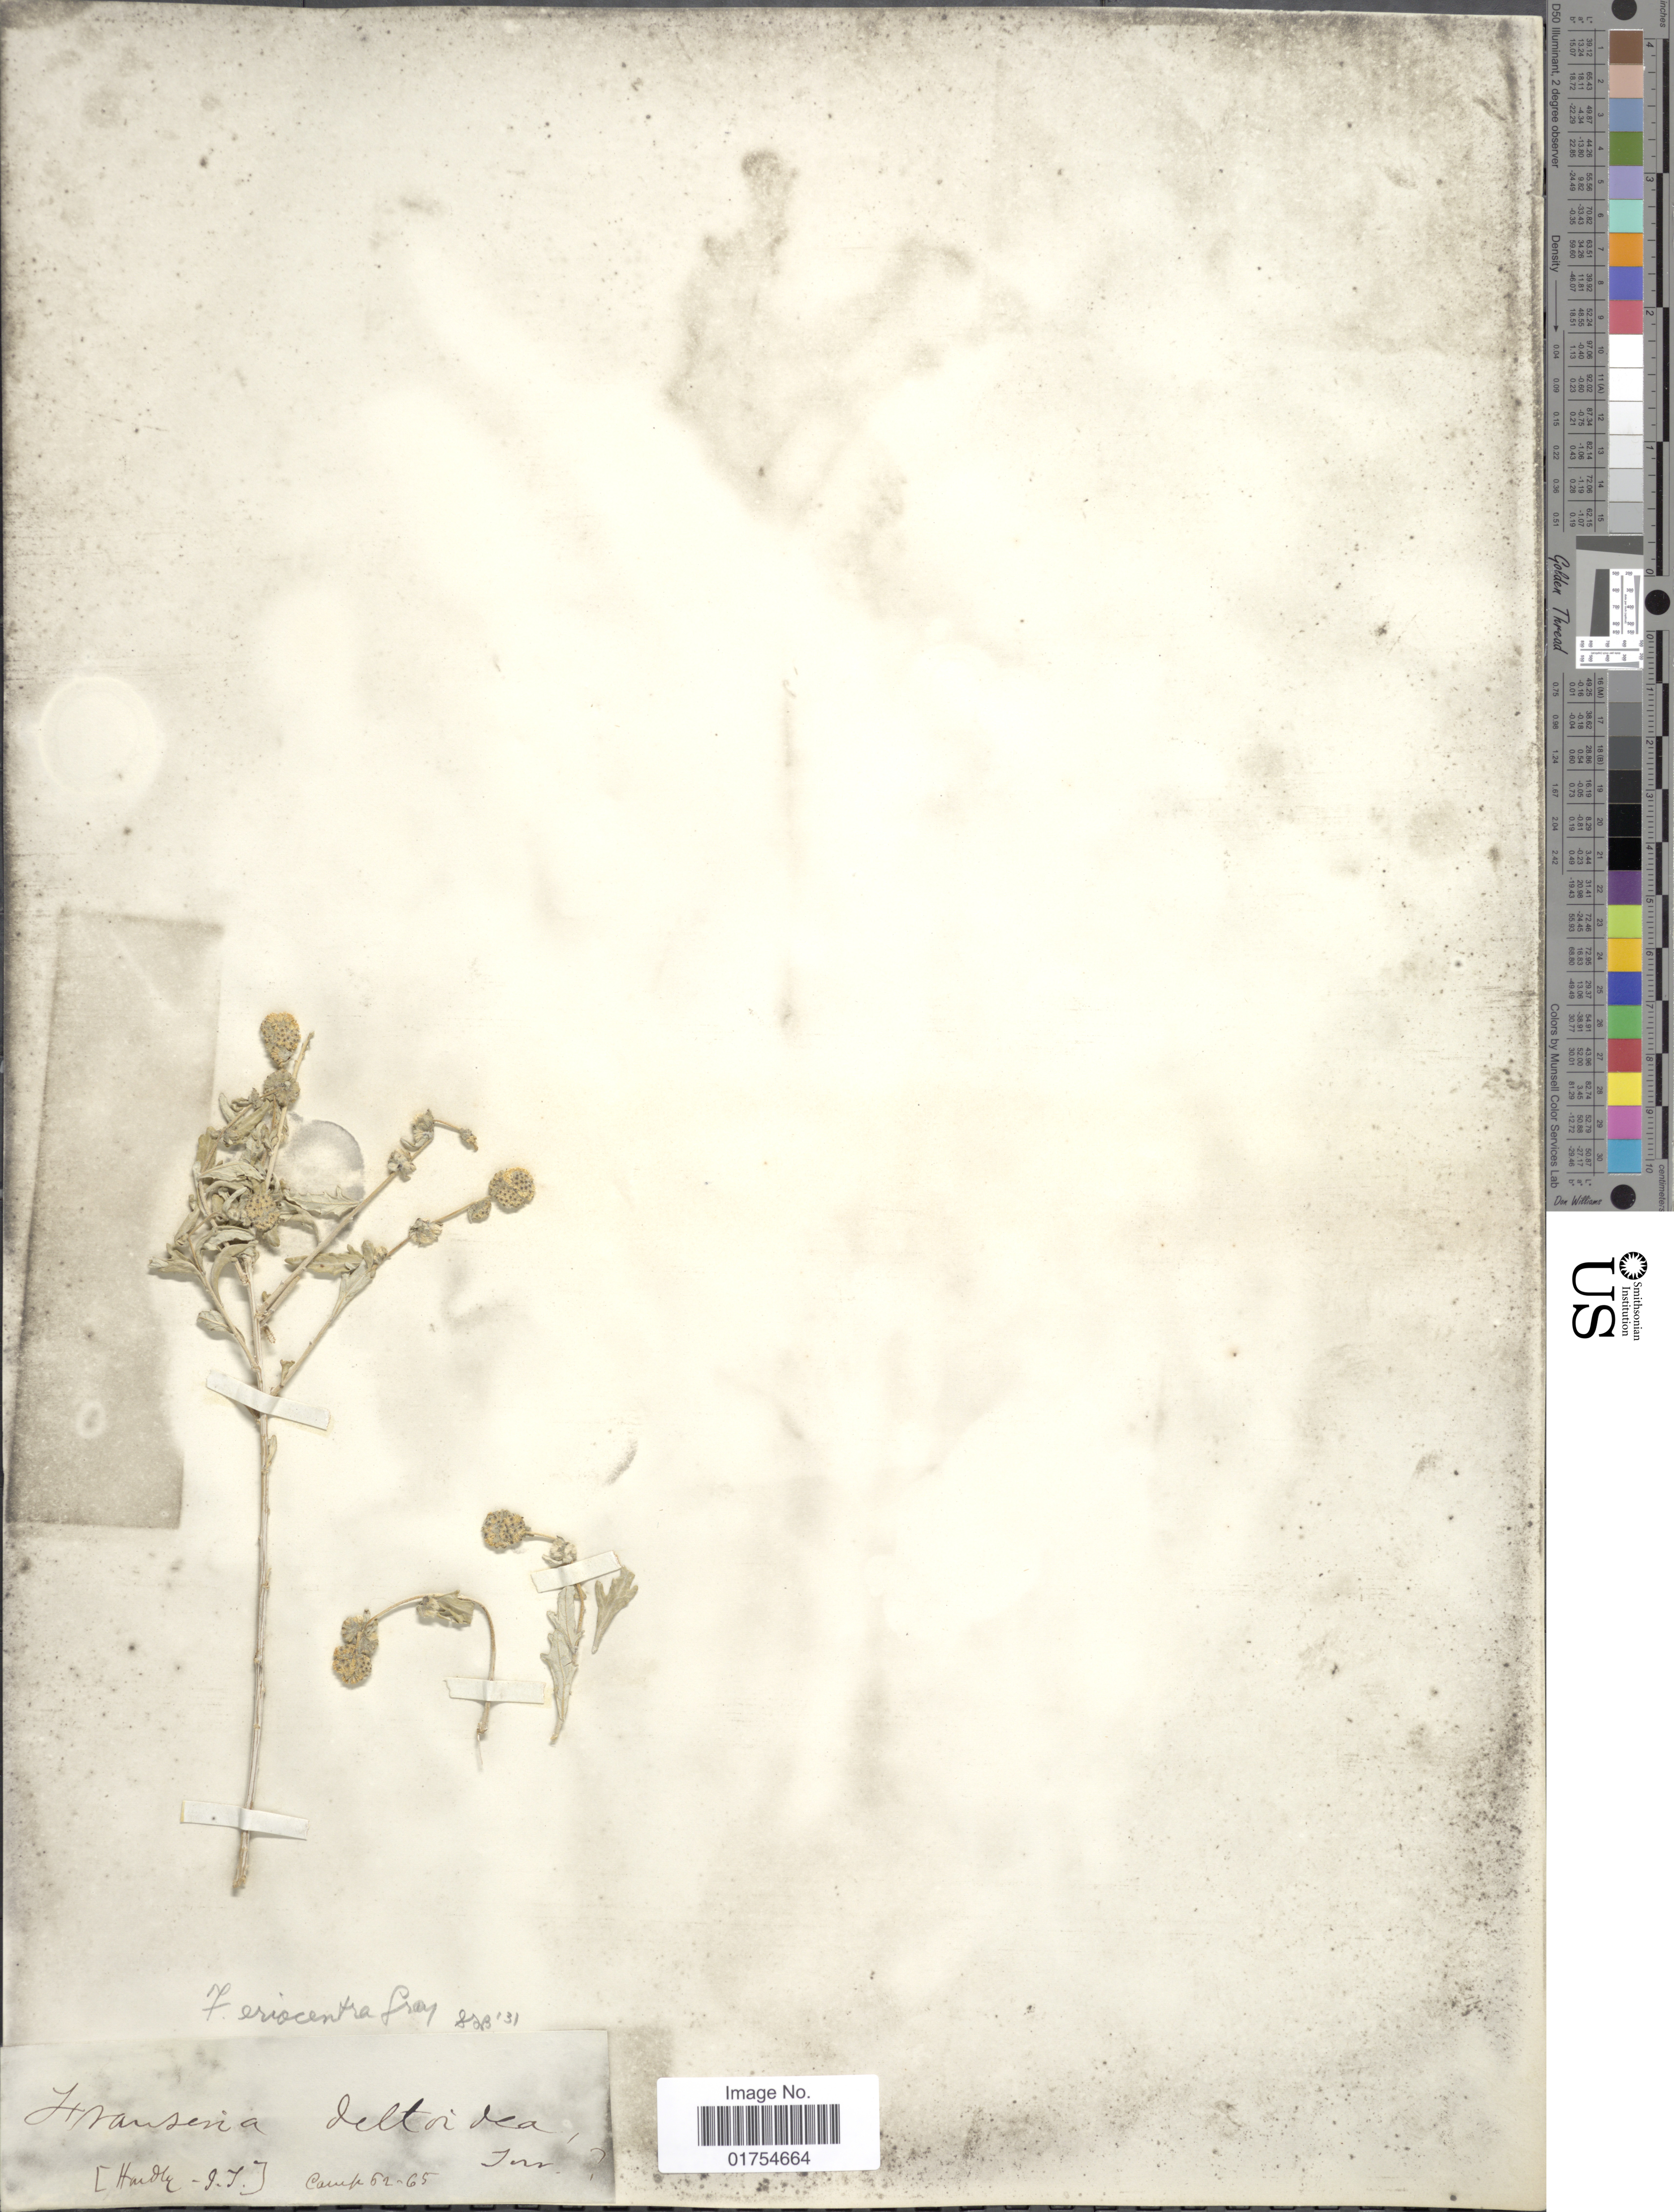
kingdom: Plantae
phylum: Tracheophyta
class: Magnoliopsida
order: Asterales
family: Asteraceae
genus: Franseria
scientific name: Franseria eriocentra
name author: A. Gray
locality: [illegible text] Camp 62-65